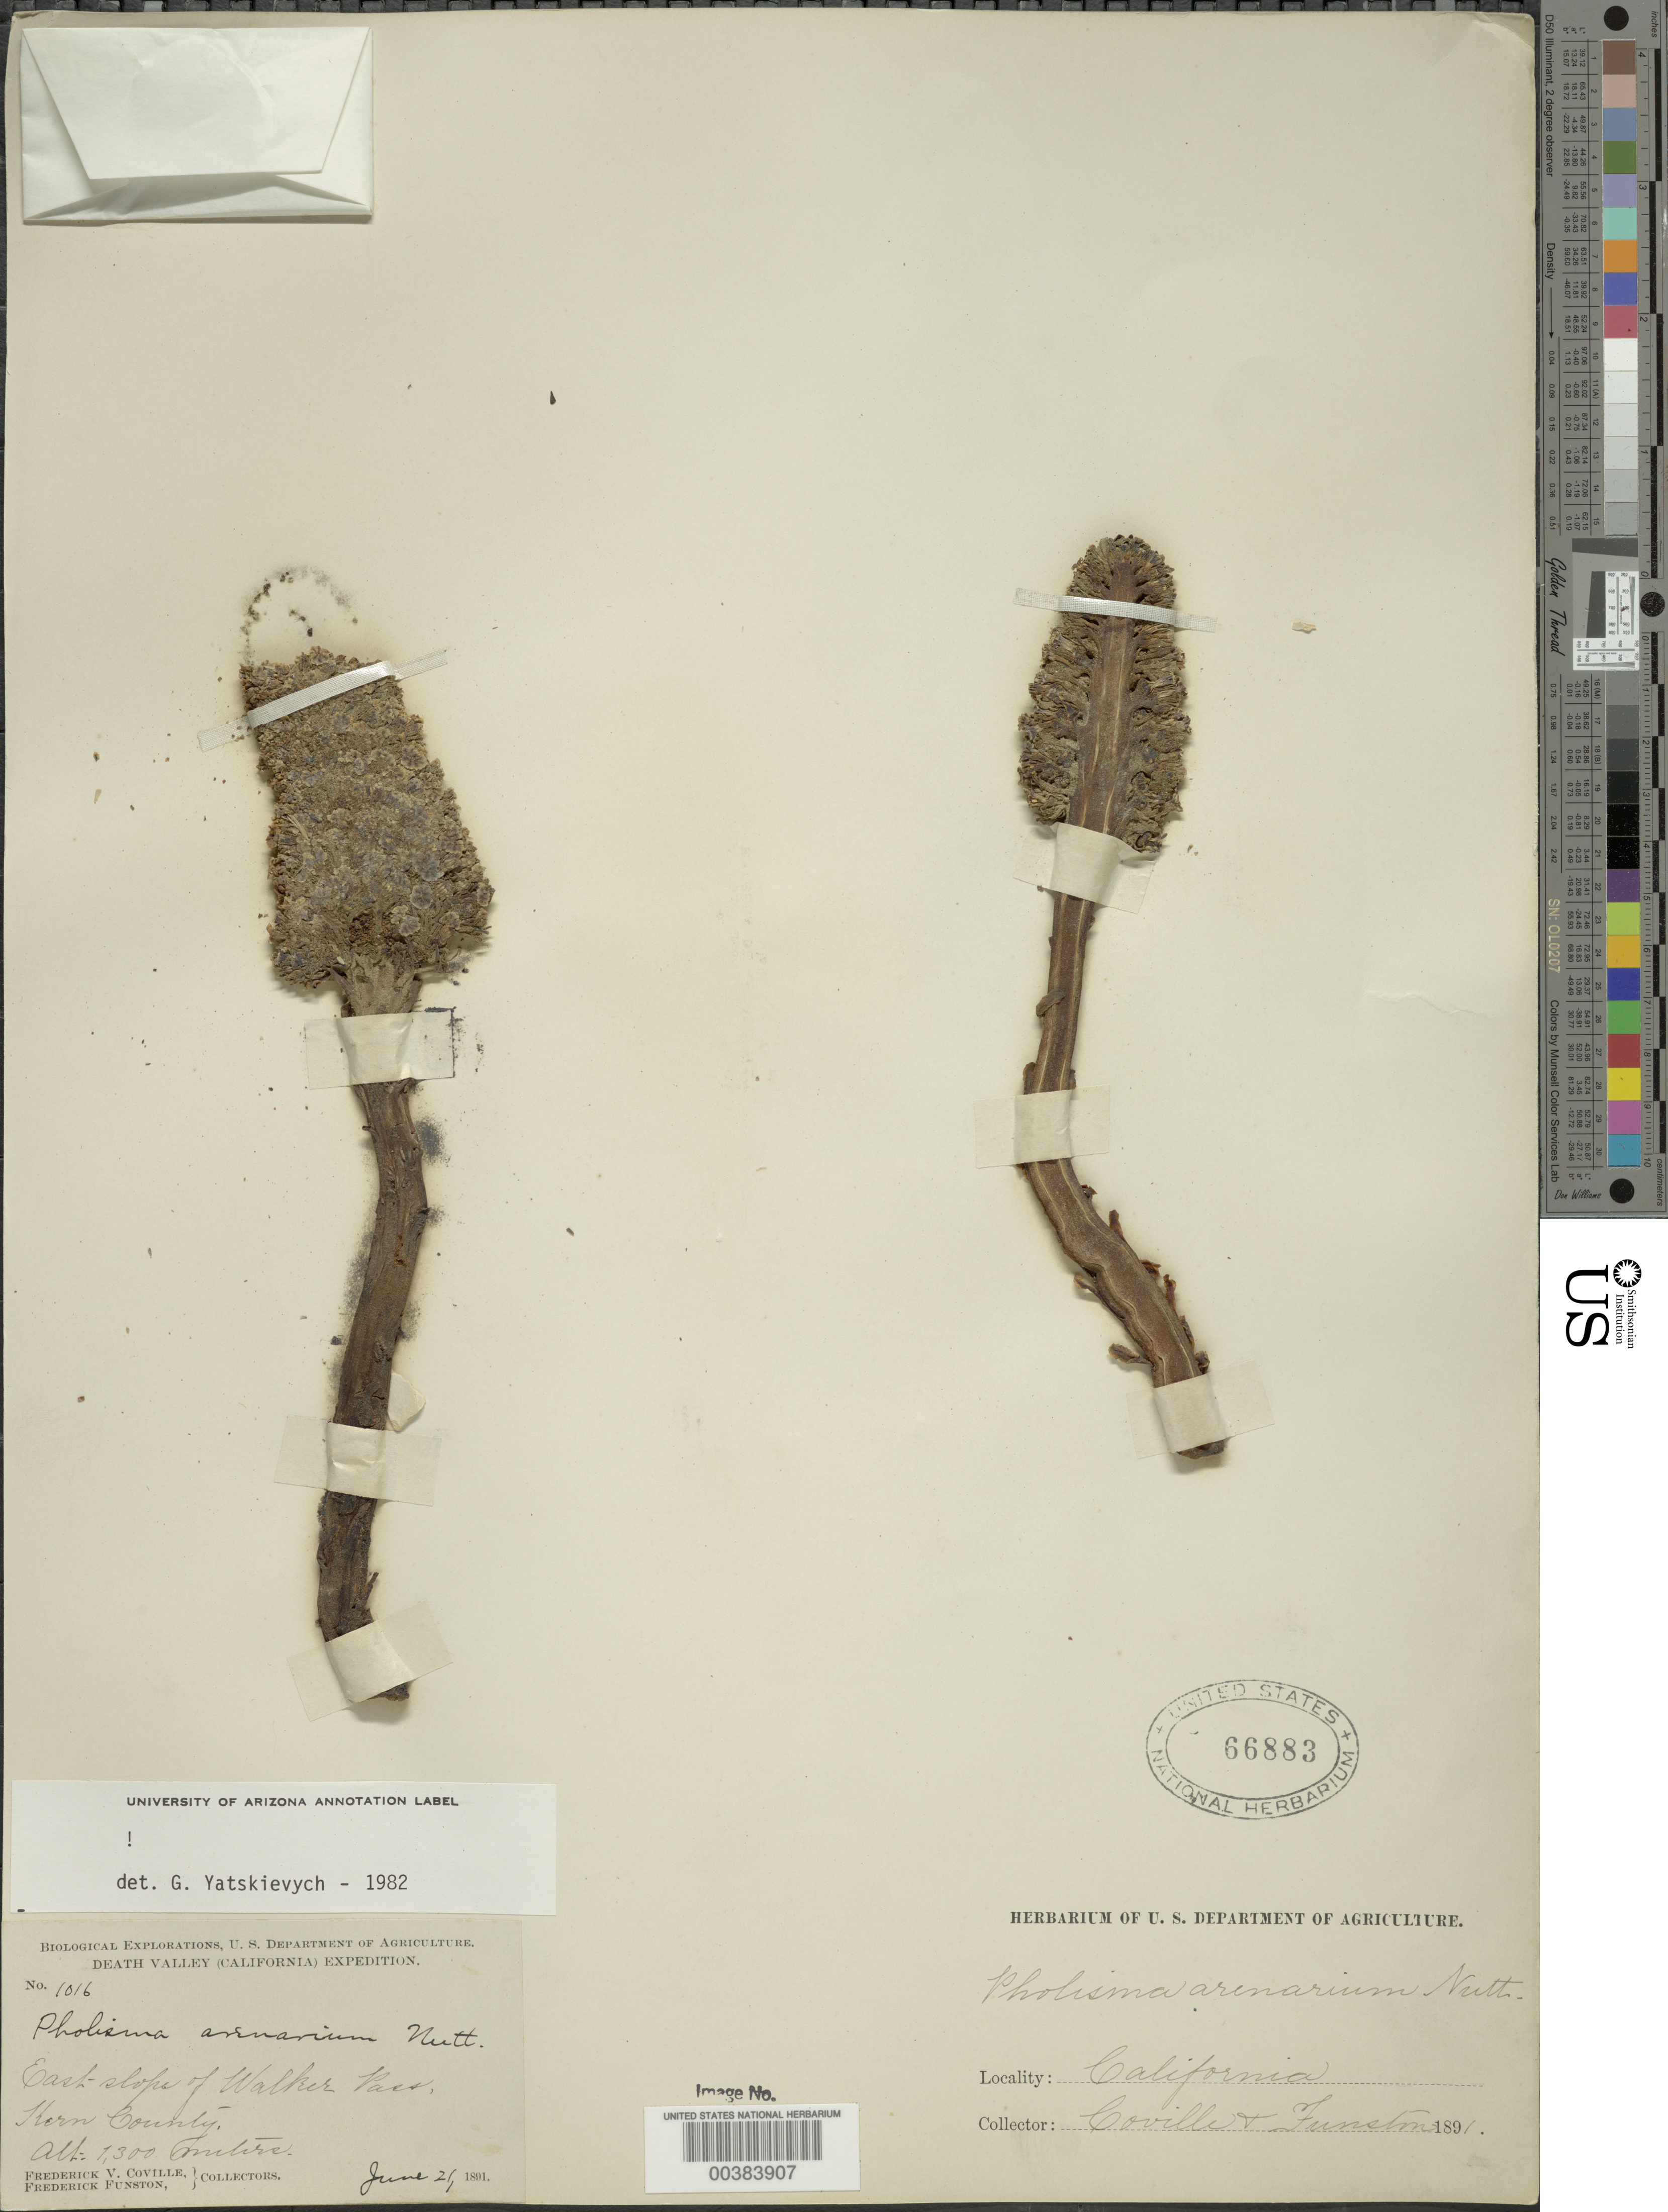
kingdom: Plantae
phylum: Tracheophyta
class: Magnoliopsida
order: Boraginales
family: Lennoaceae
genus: Pholisma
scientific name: Pholisma arenarium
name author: Nutt. ex Hook.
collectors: F. V. Coville & F. Funston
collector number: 1016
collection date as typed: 21 Jun 1891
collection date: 1891-06-21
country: United States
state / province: California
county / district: Kern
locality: Walker pass, sierra nevada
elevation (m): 1300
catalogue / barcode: US 66883